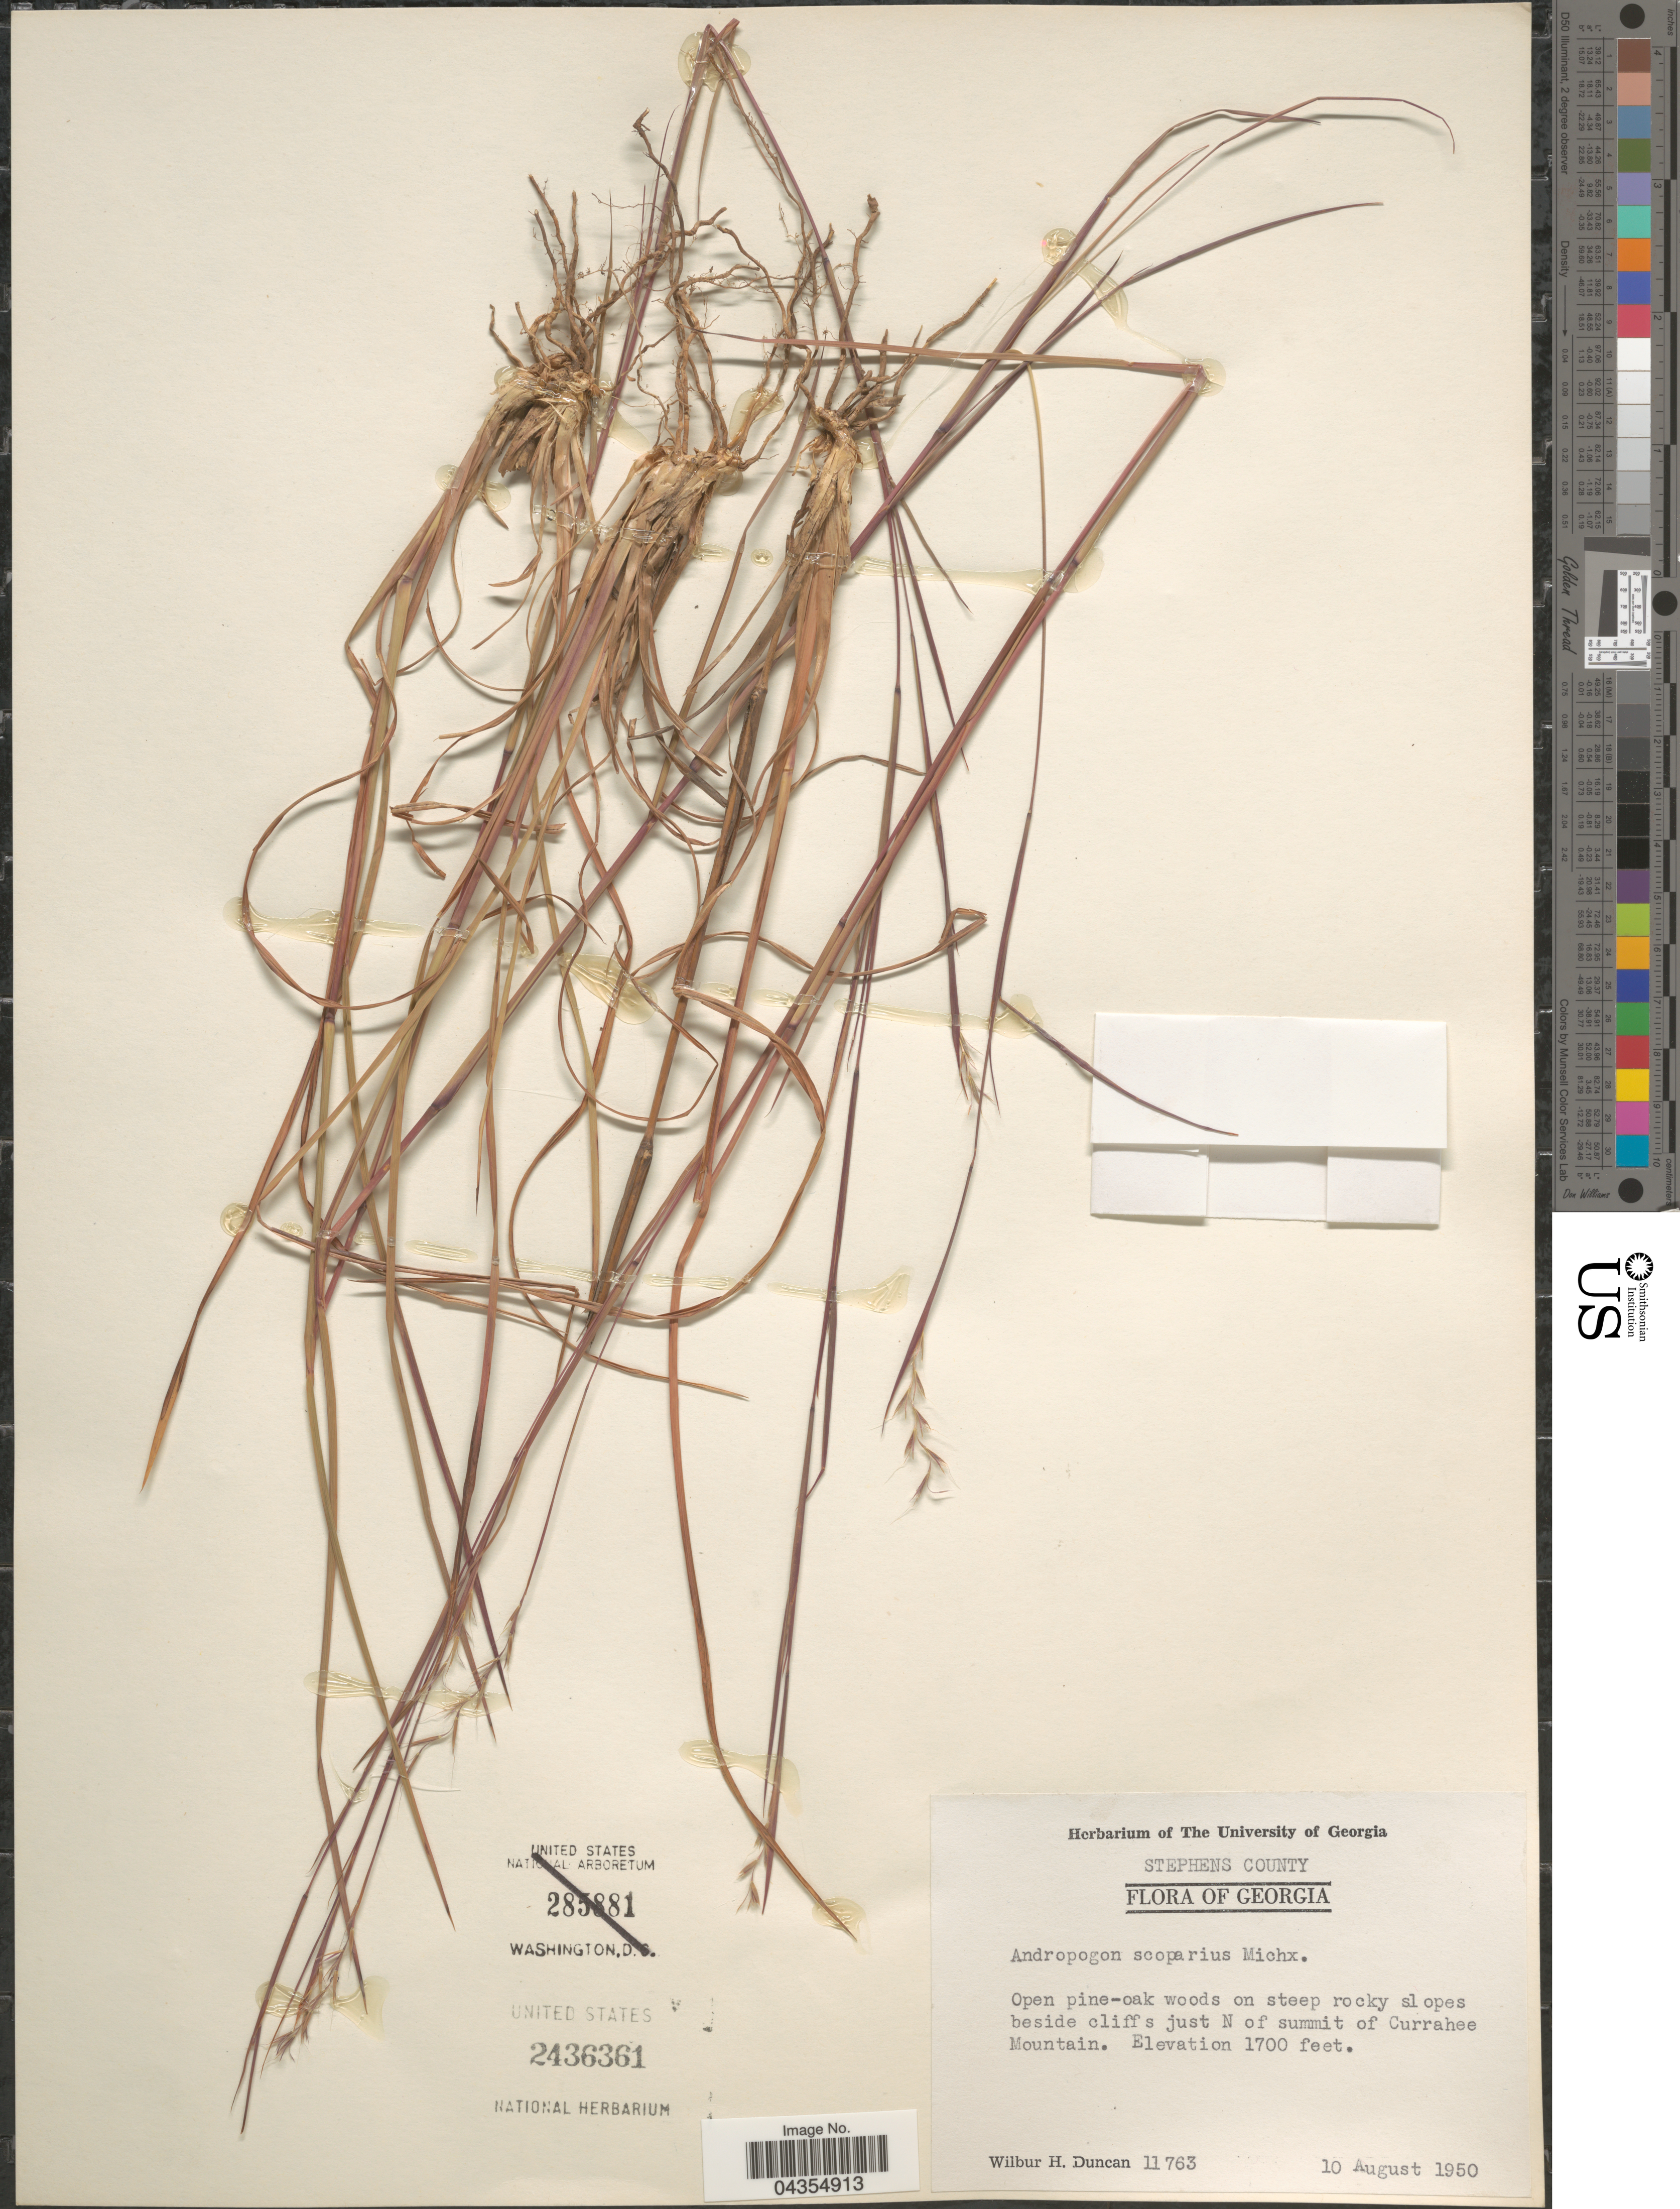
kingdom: Plantae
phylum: Tracheophyta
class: Liliopsida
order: Poales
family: Poaceae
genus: Schizachyrium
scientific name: Schizachyrium sanguineum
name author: (Retz.) Alston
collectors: W. H. Duncan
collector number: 11763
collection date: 1950-08-10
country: United States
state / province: Georgia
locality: Stephens County. Beside cliffs just N of summit of Currahee Mountain.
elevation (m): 518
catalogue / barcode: US 2436361